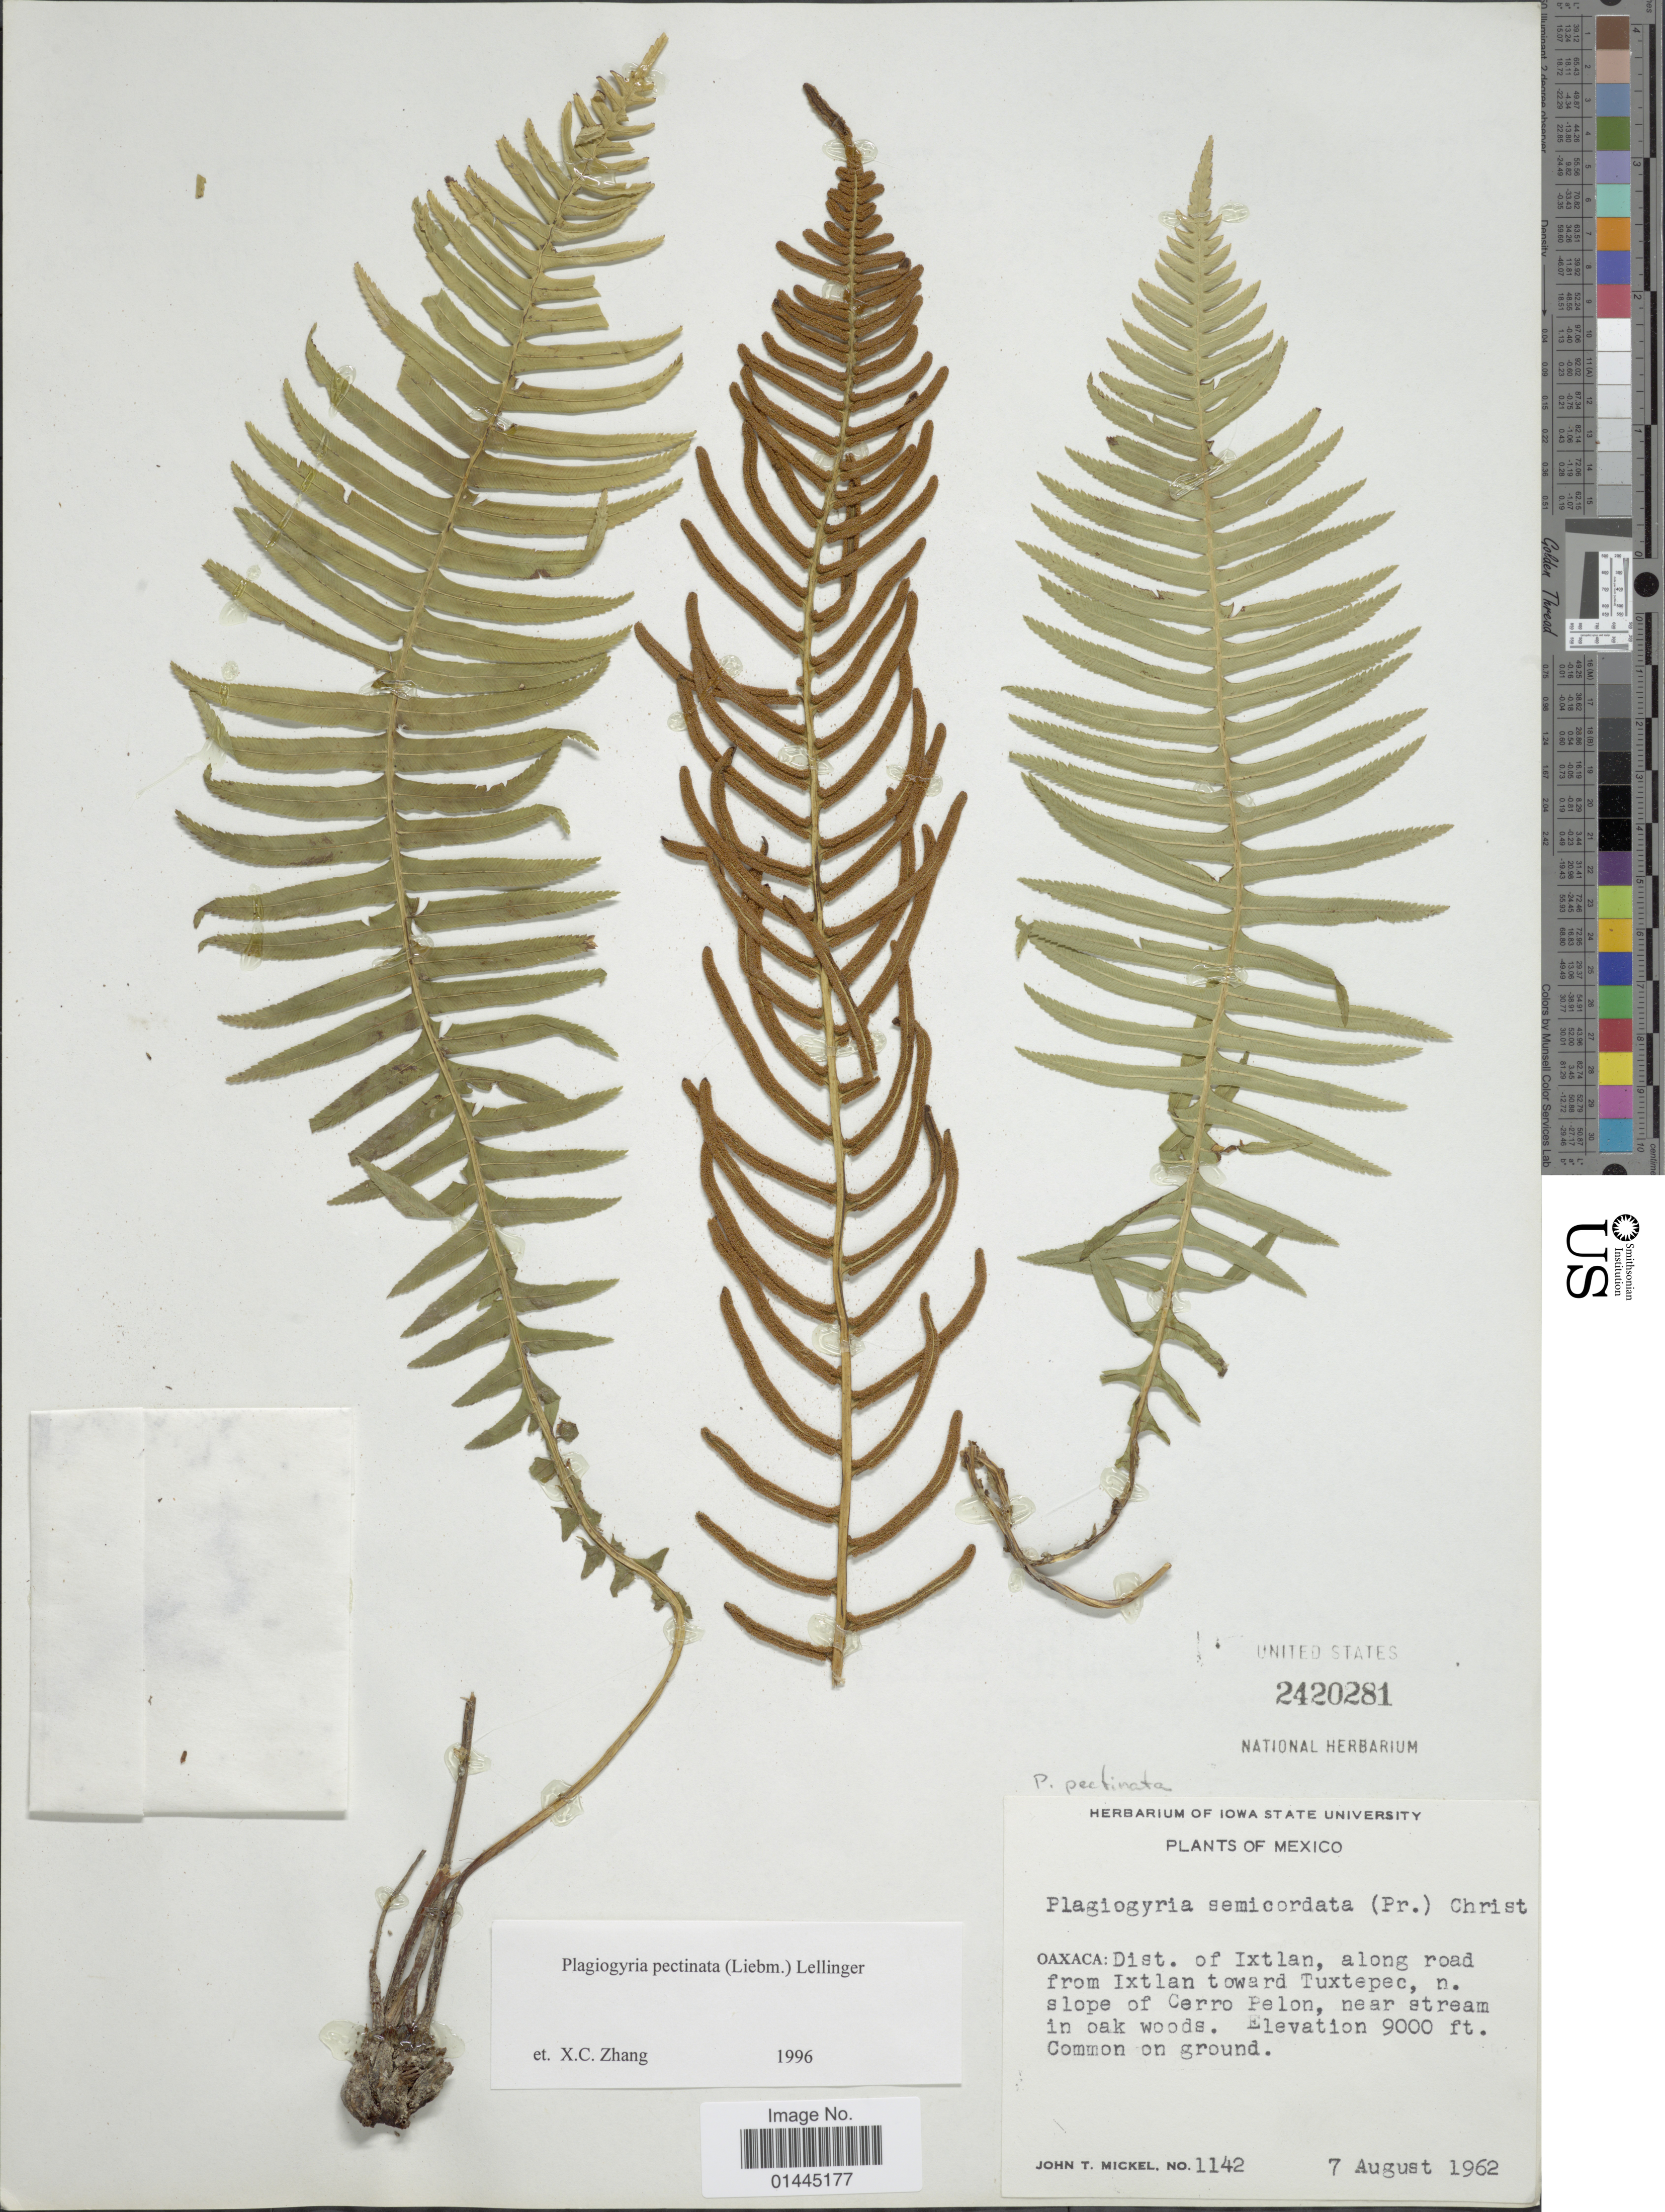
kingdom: Plantae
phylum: Tracheophyta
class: Polypodiopsida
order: Cyatheales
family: Plagiogyriaceae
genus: Plagiogyria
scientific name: Plagiogyria pectinata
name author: (Liebm.) Lellinger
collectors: J. T. Mickel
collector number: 1142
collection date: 1962-08-07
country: Mexico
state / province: Oaxaca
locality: Dist. Ixtlan, along road from Ixtlan toward Tuxtepec, n. slope of cerro Pelon, near stream in oak woods.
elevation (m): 2743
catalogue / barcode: US 2420281